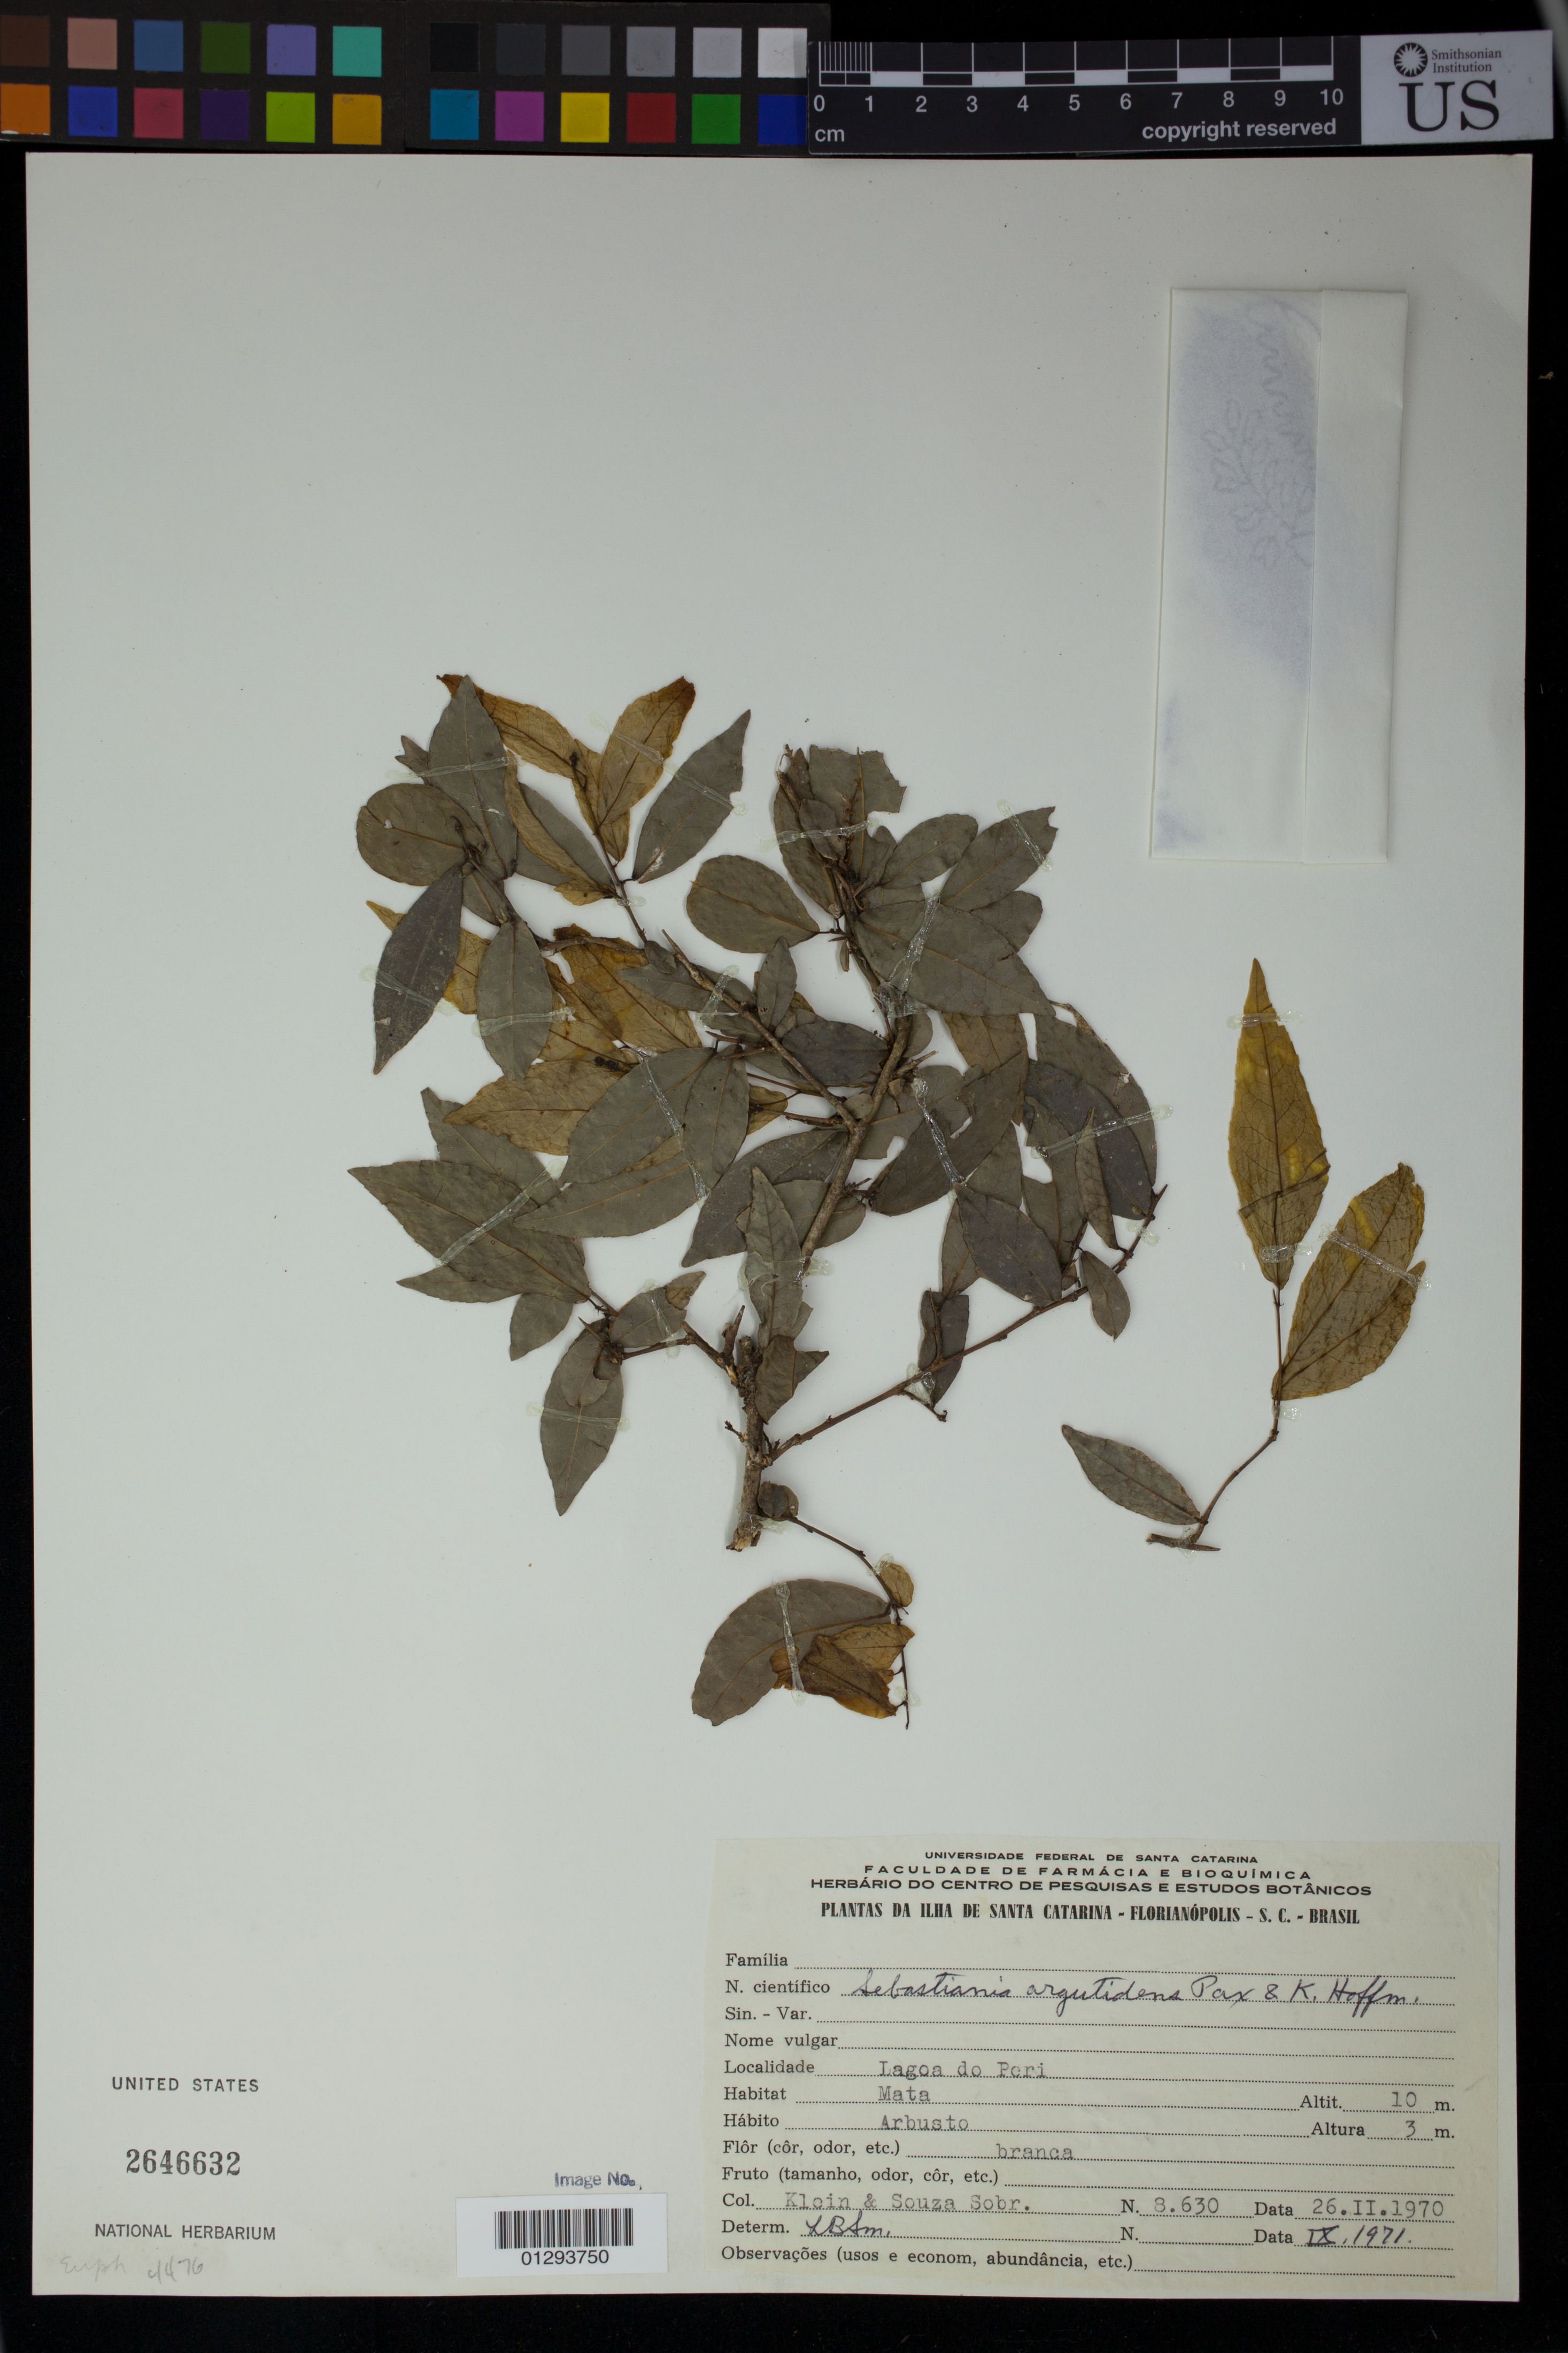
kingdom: Plantae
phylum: Tracheophyta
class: Magnoliopsida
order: Malpighiales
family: Euphorbiaceae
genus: Sebastiania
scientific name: Sebastiania argutidens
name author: Pax & K. Hoffm.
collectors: Klein, --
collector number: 8630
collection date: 1970-02-26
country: Brazil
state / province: Santa Catarina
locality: Lagoa do Peri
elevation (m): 10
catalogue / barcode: US 2646632